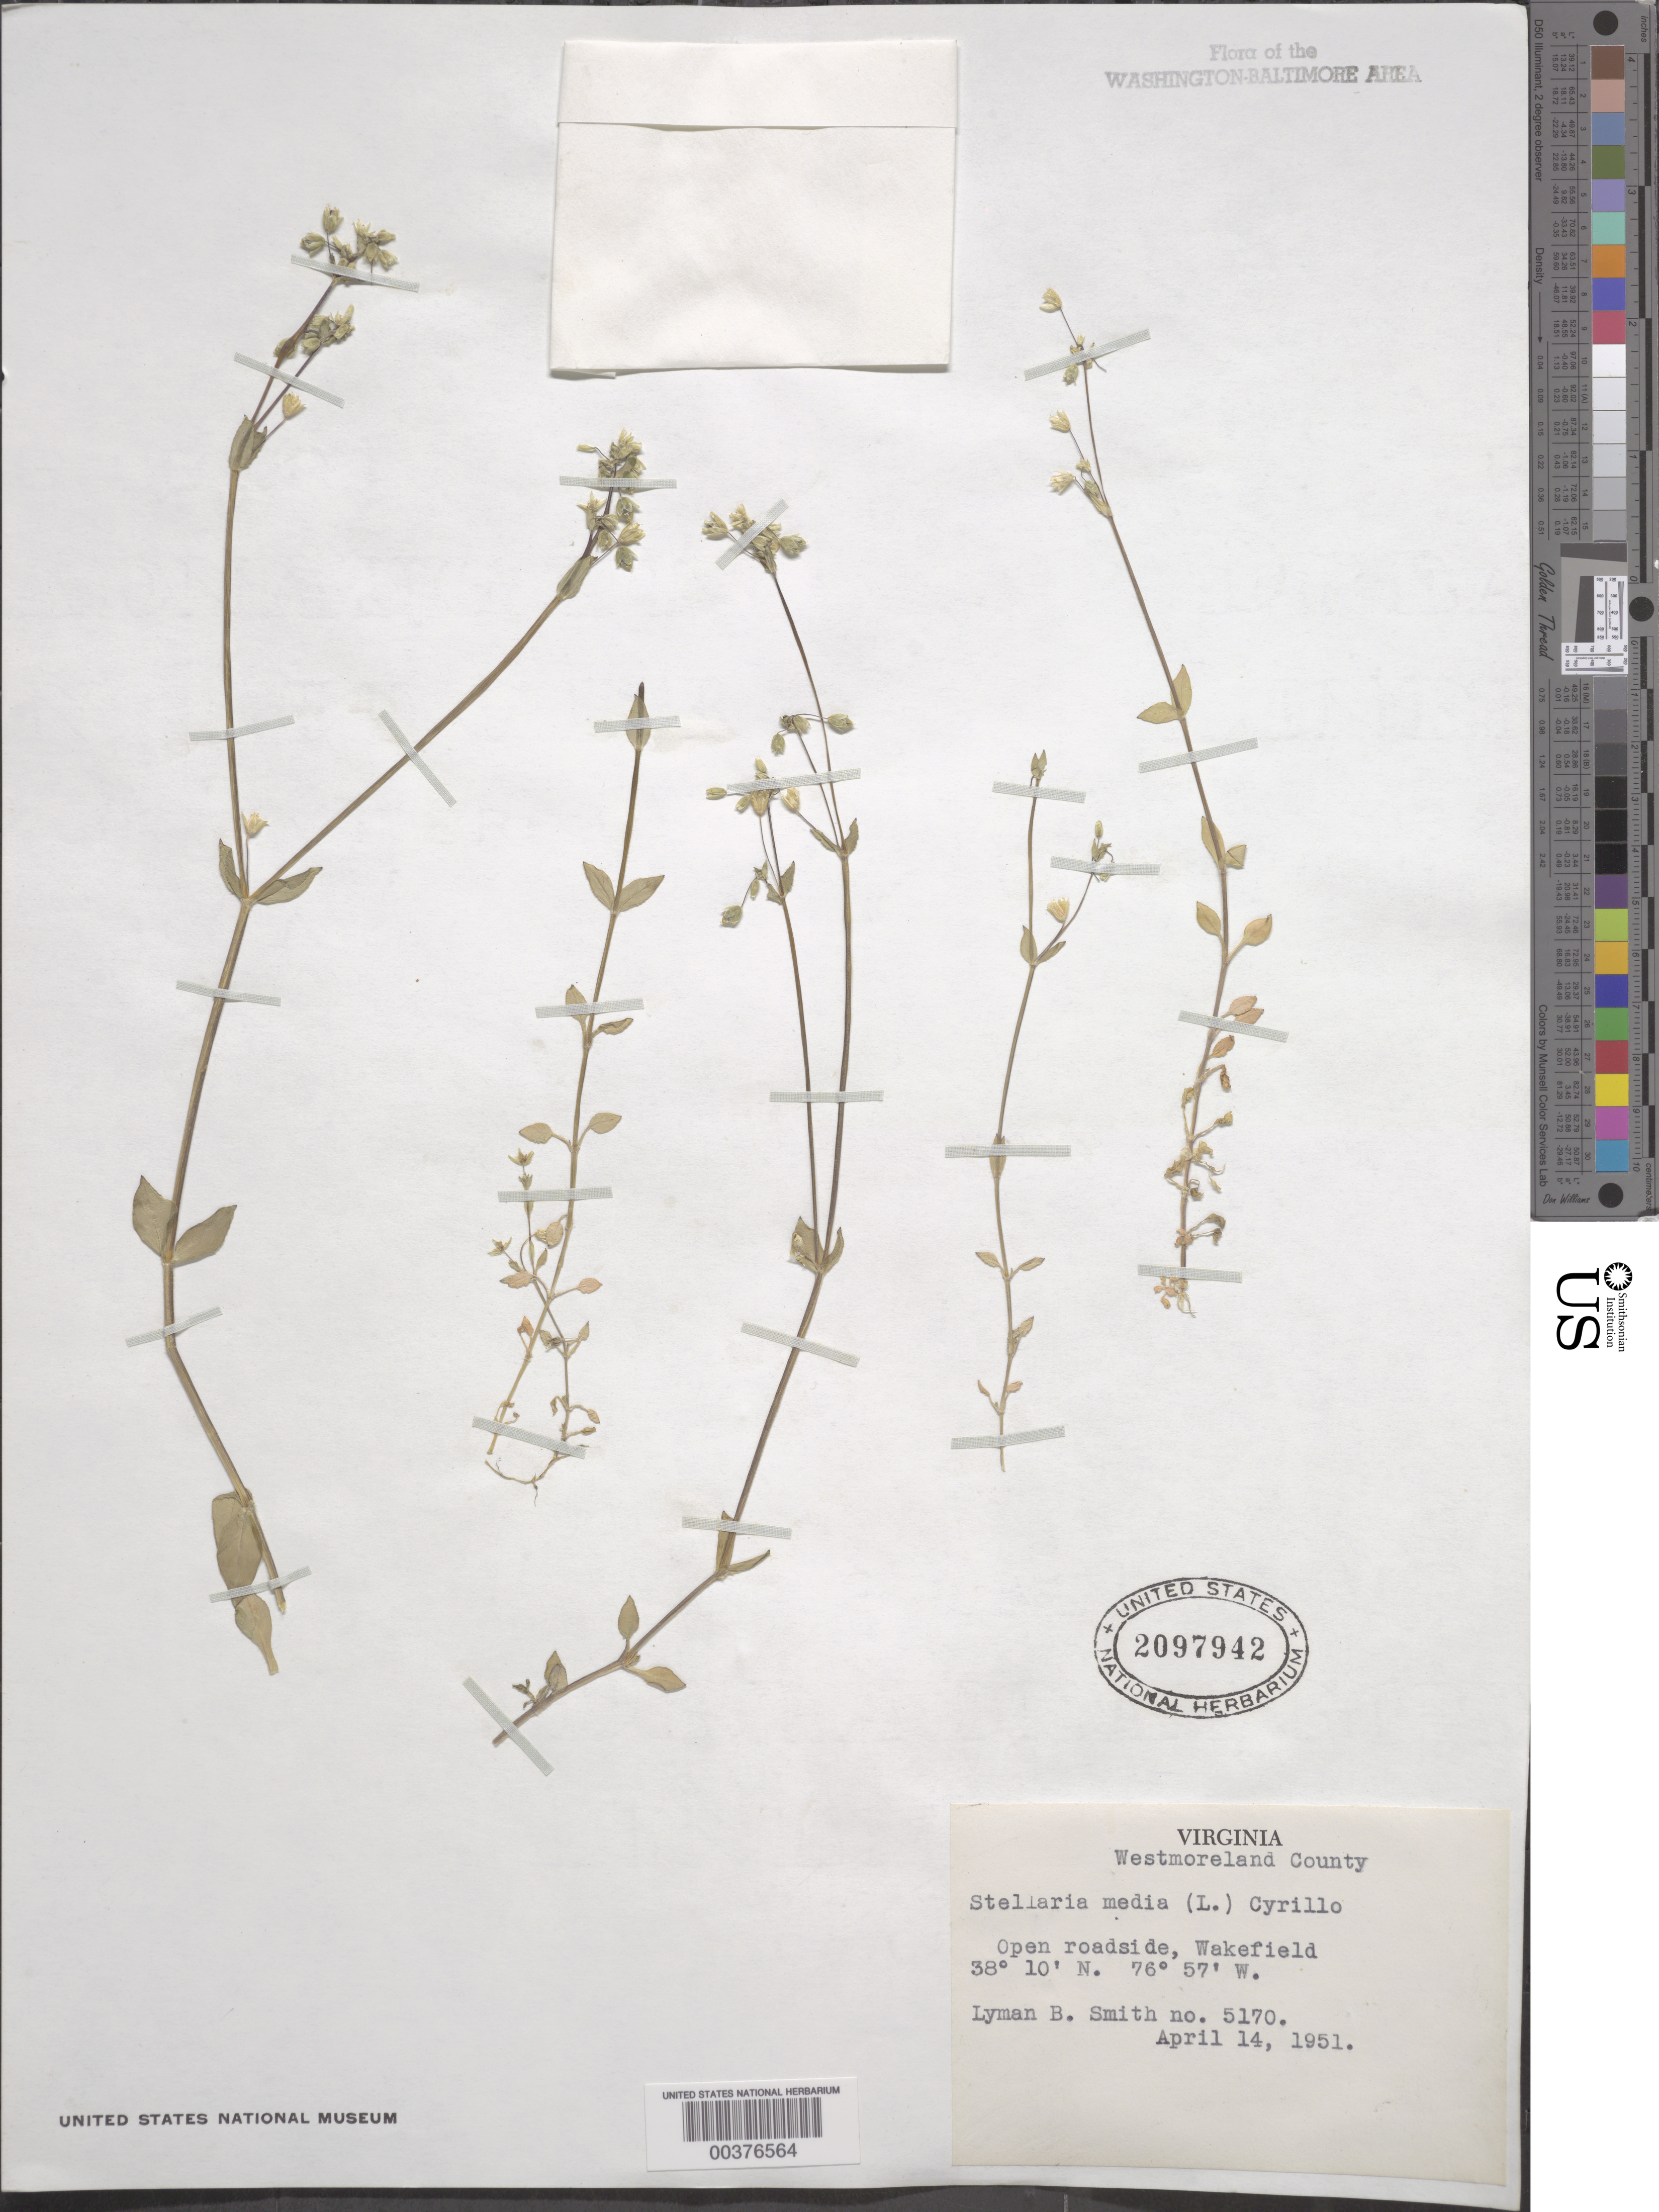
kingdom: Plantae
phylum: Tracheophyta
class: Magnoliopsida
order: Caryophyllales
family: Caryophyllaceae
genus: Stellaria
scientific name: Stellaria media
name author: (L.) Vill.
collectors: L. Smith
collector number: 5170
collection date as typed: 14 Apr 1951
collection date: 1951-04-14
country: United States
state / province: Virginia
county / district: Westmoreland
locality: Wakefield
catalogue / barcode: US 2097942